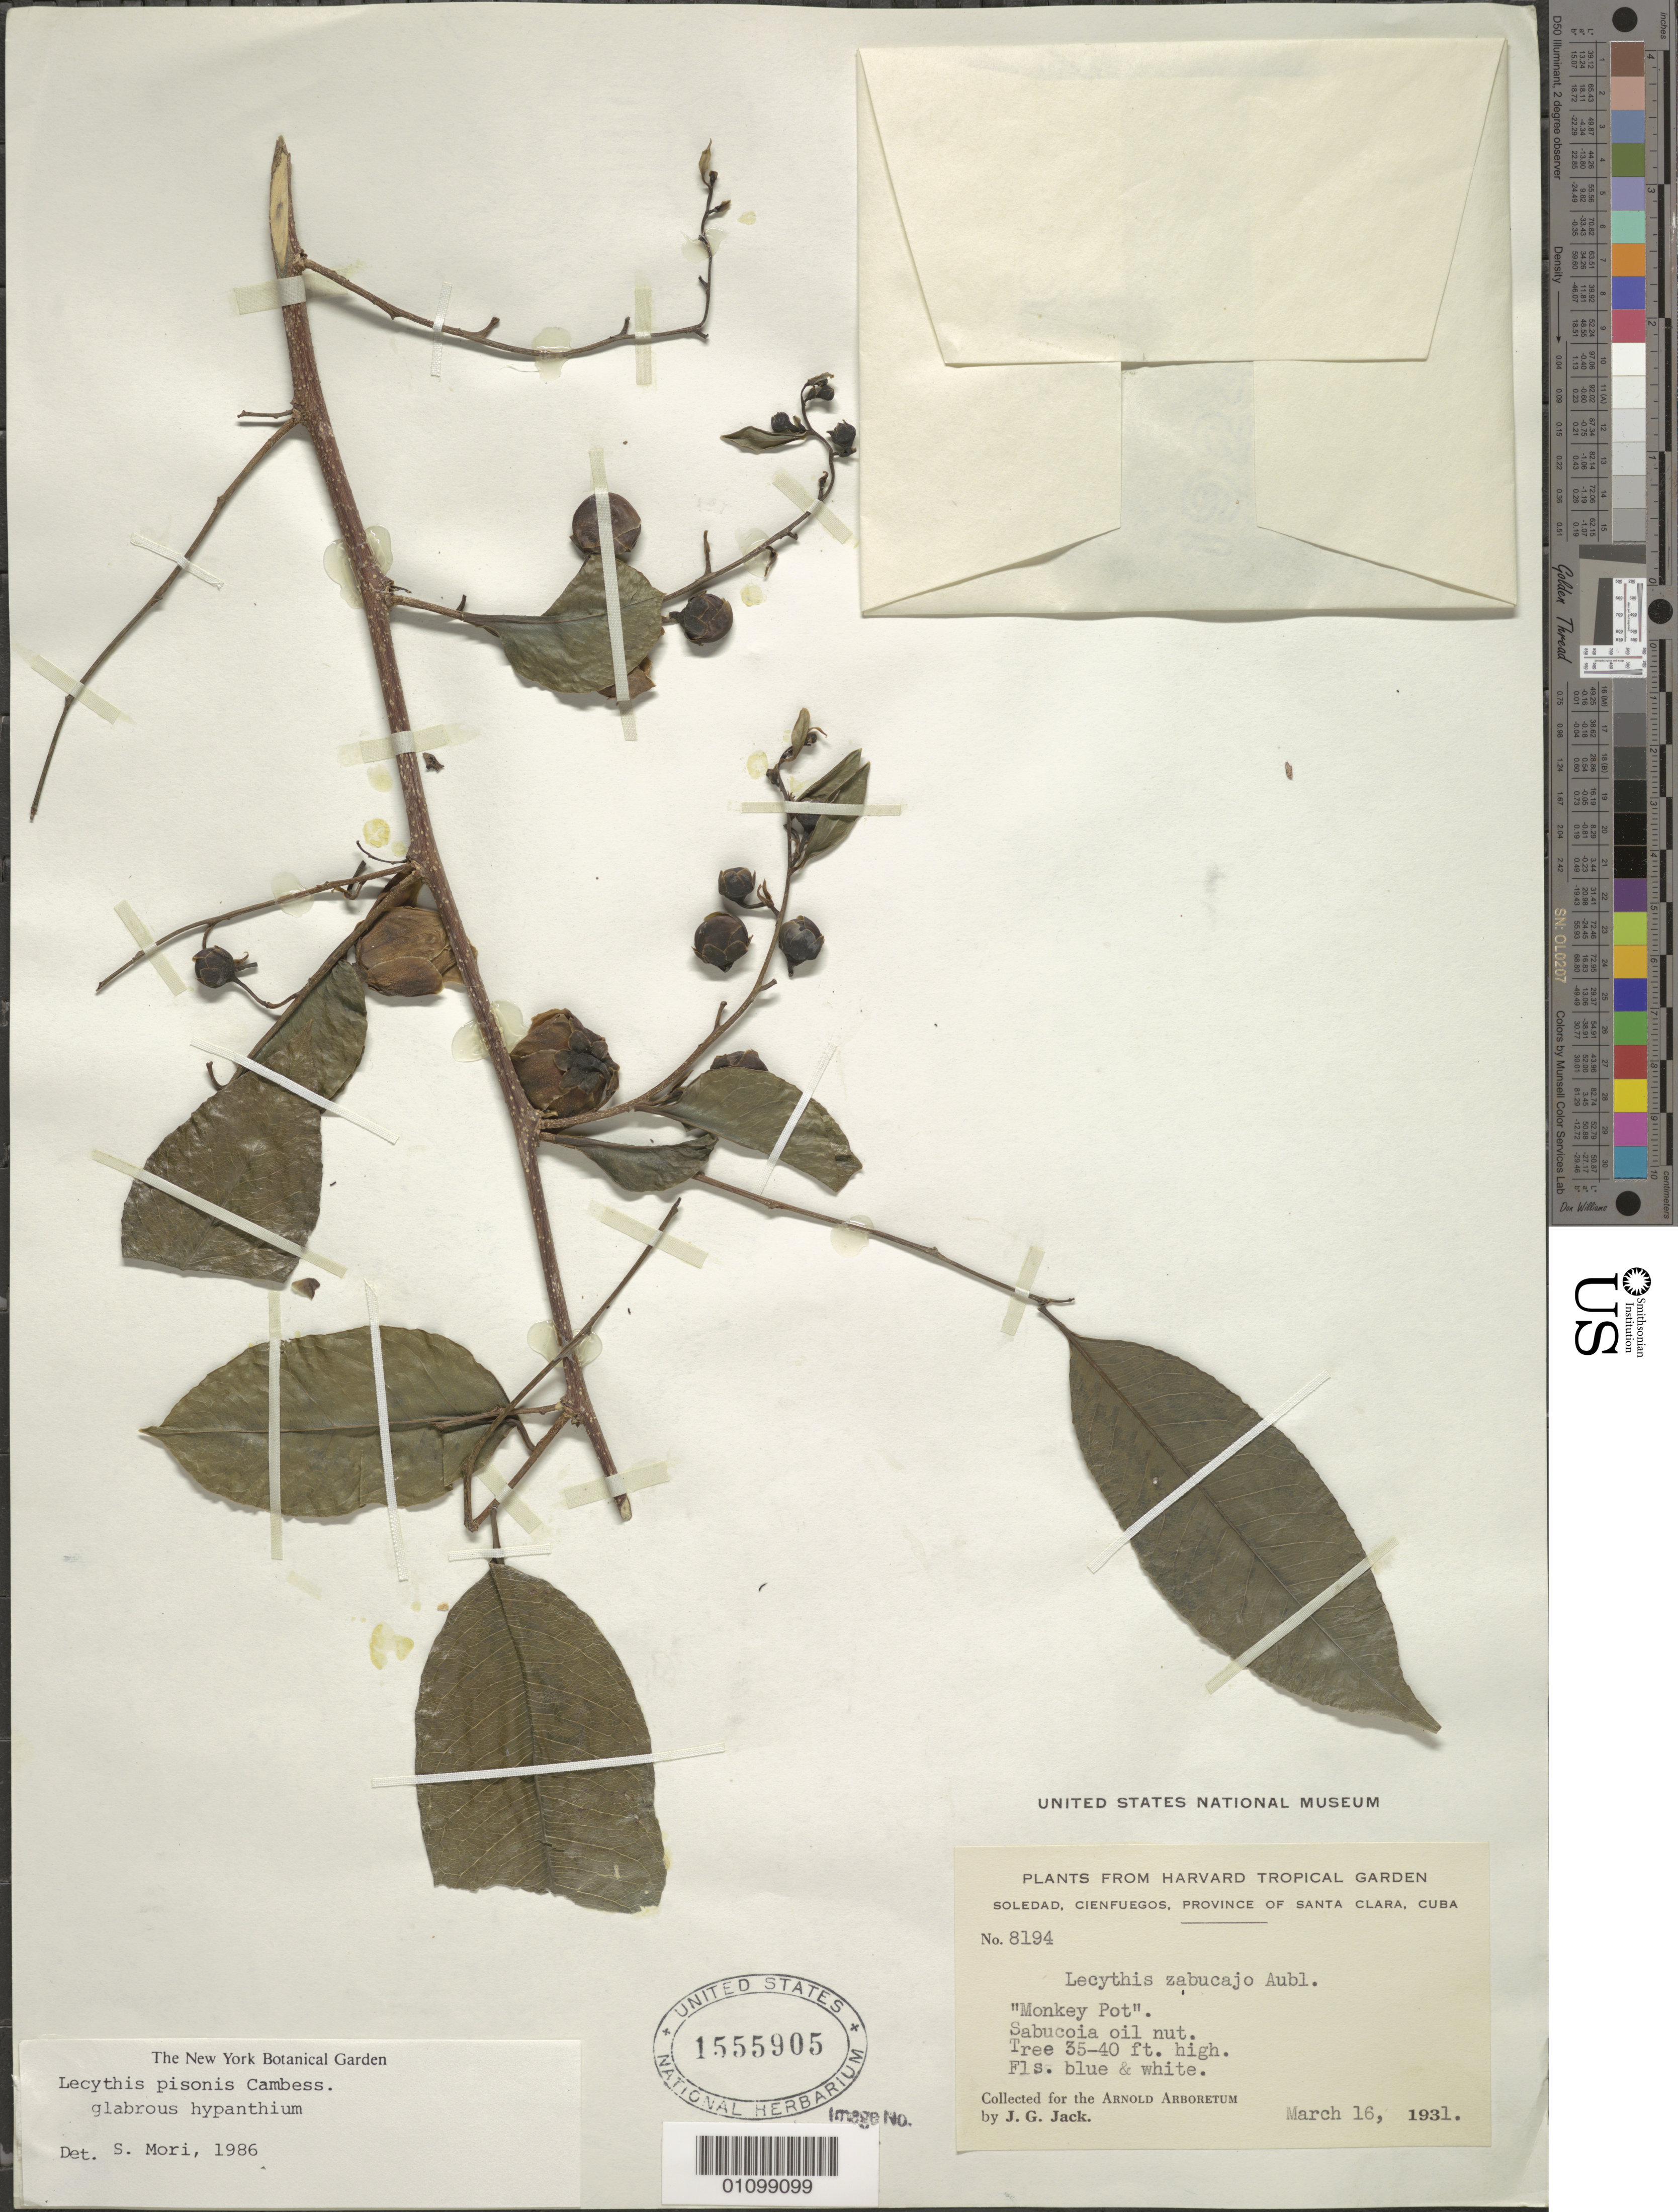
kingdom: Plantae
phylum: Tracheophyta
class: Magnoliopsida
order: Ericales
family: Lecythidaceae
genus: Lecythis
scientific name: Lecythis zabucajo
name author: Aubl.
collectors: J. G. Jack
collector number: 8194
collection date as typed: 16 Mar 1931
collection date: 1931-03-16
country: Cuba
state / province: Cienfuegos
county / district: Santa Clara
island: Cuba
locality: Soledad, Cienfuegos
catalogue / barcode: US 1555905